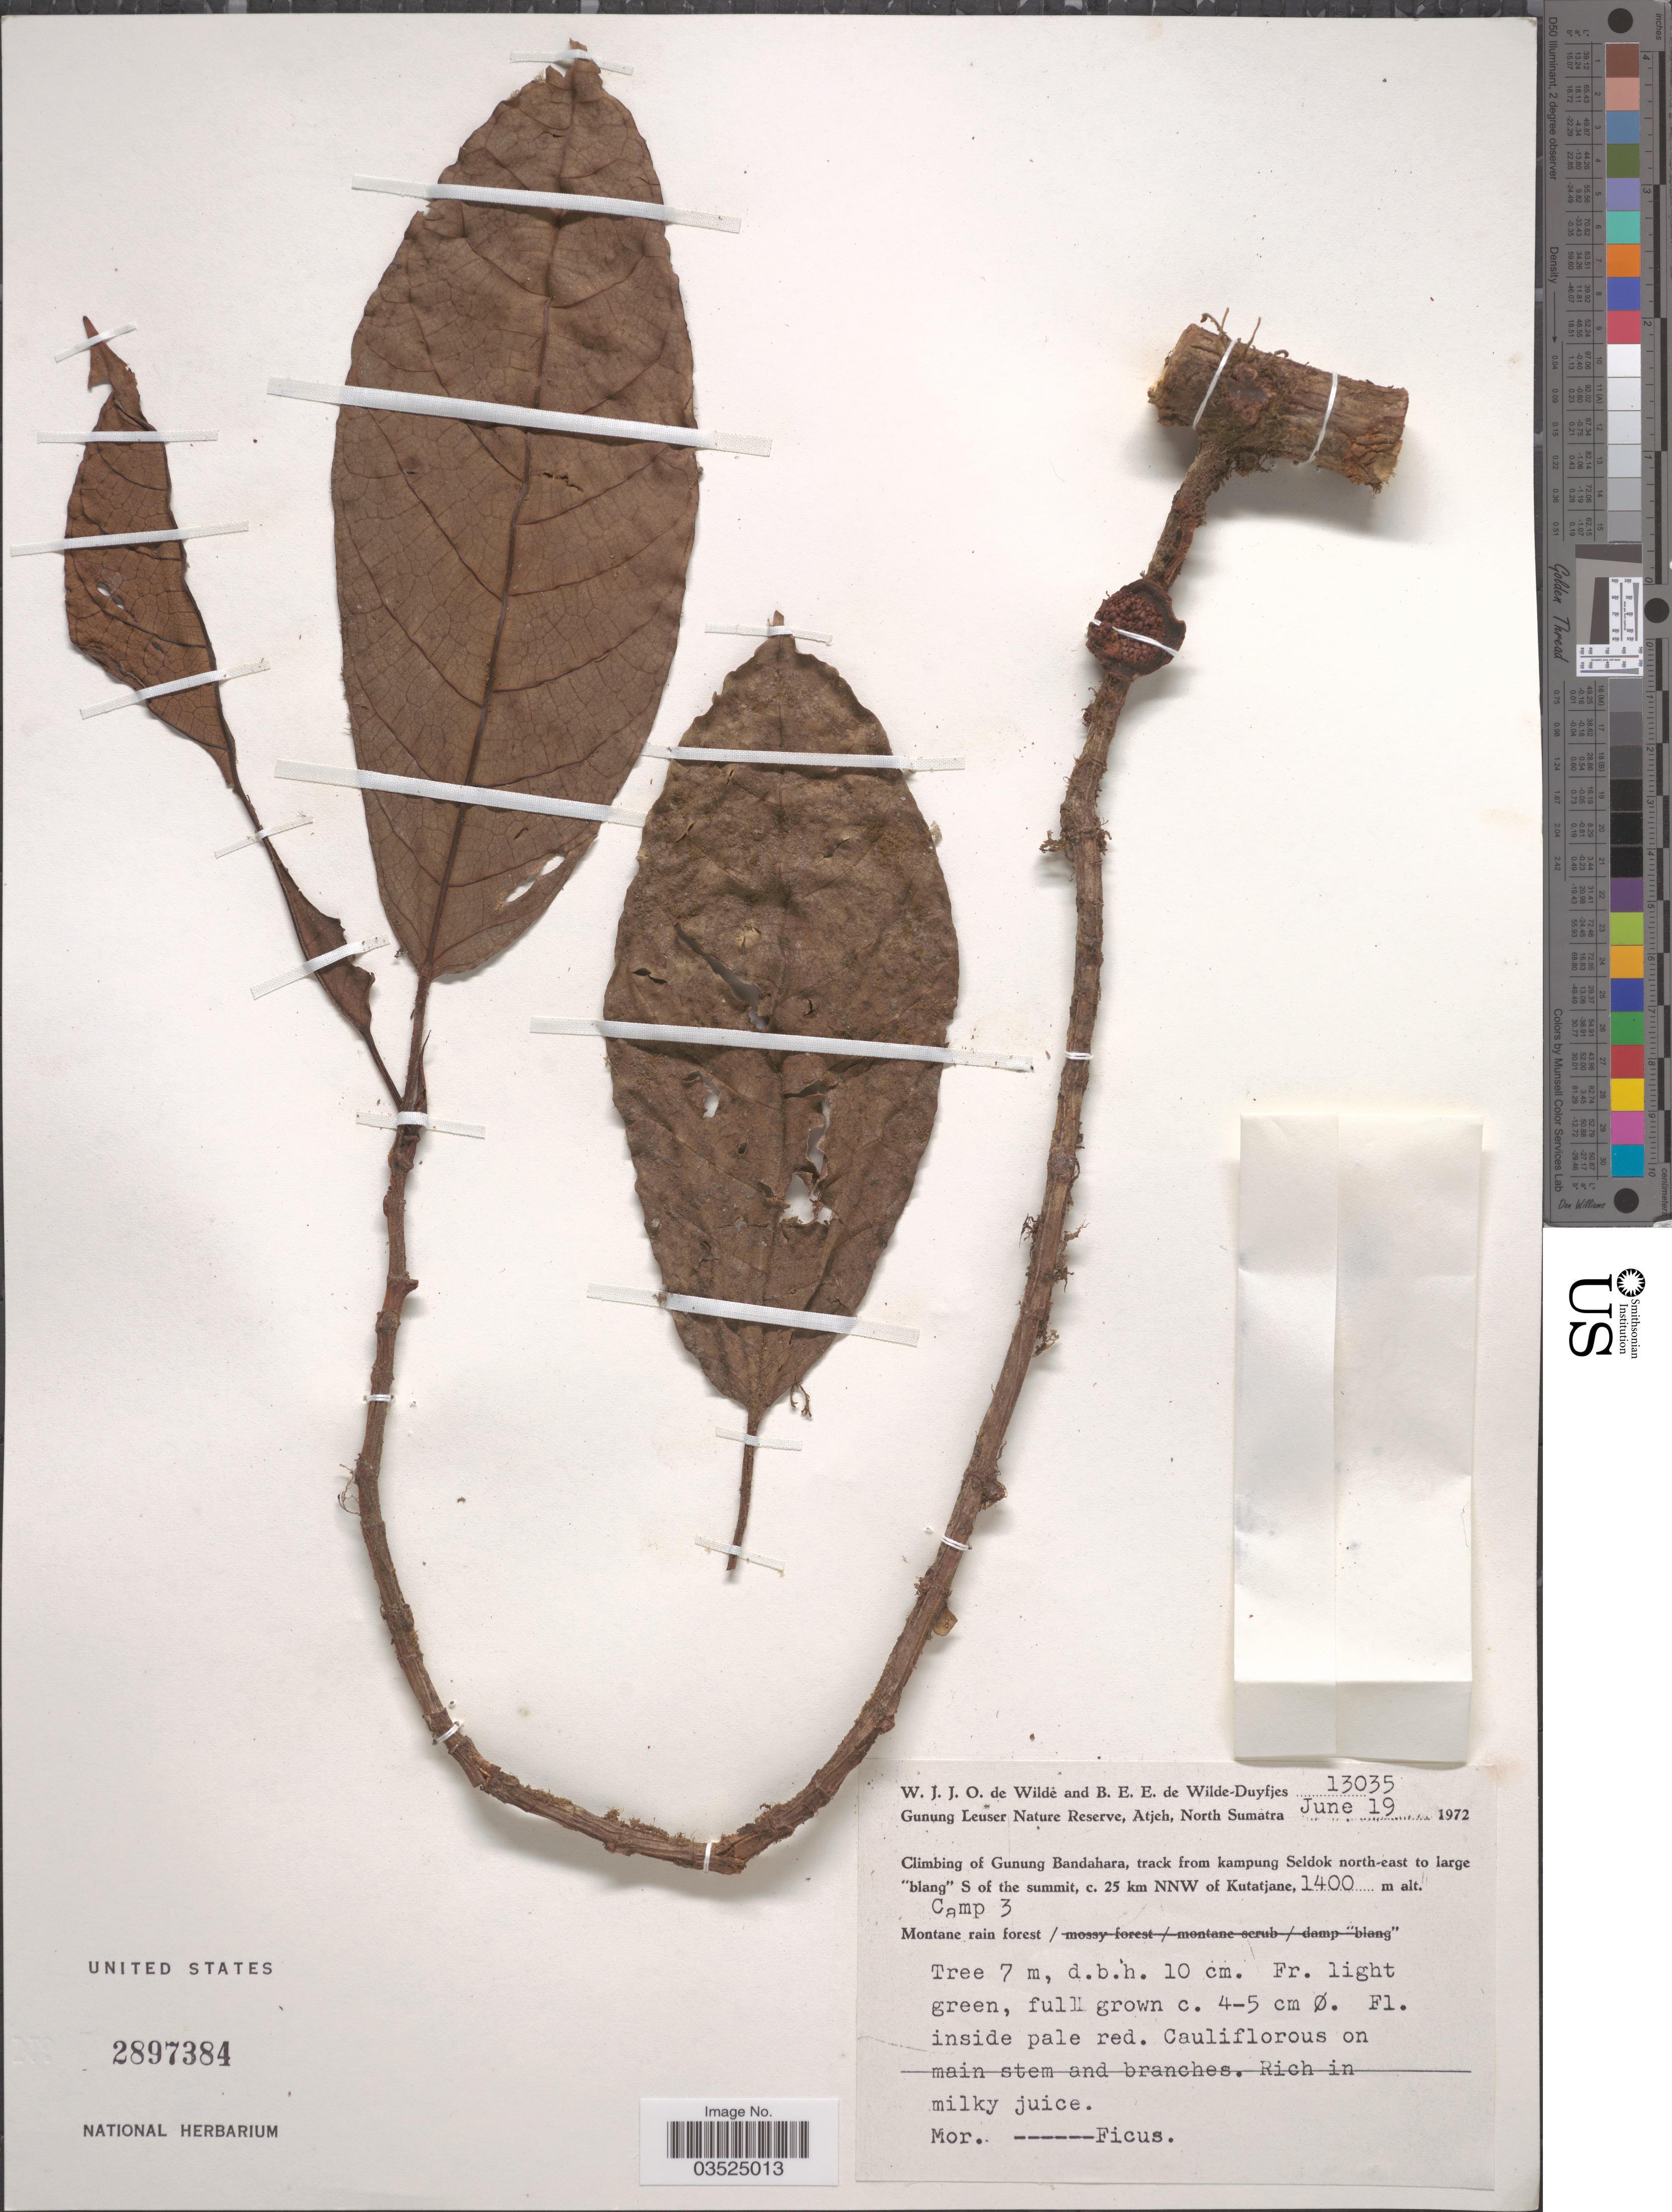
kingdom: Plantae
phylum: Tracheophyta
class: Magnoliopsida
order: Rosales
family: Moraceae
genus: Ficus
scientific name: Ficus sp.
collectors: W. J. de Wilde & B. E. de Wilde-Duyfjes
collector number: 13035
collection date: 1972-06-19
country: Indonesia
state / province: Sumatra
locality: Gunung Leuser Nature Reserve, Atjeh, North Sumatra. Climbing of Gunung Bandahara, track from kampung Seldonk north-east to large 'blang' S of the summit, c. 25 km NNW of Kutatjane. Camp 3.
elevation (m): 1400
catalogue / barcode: US 2897384